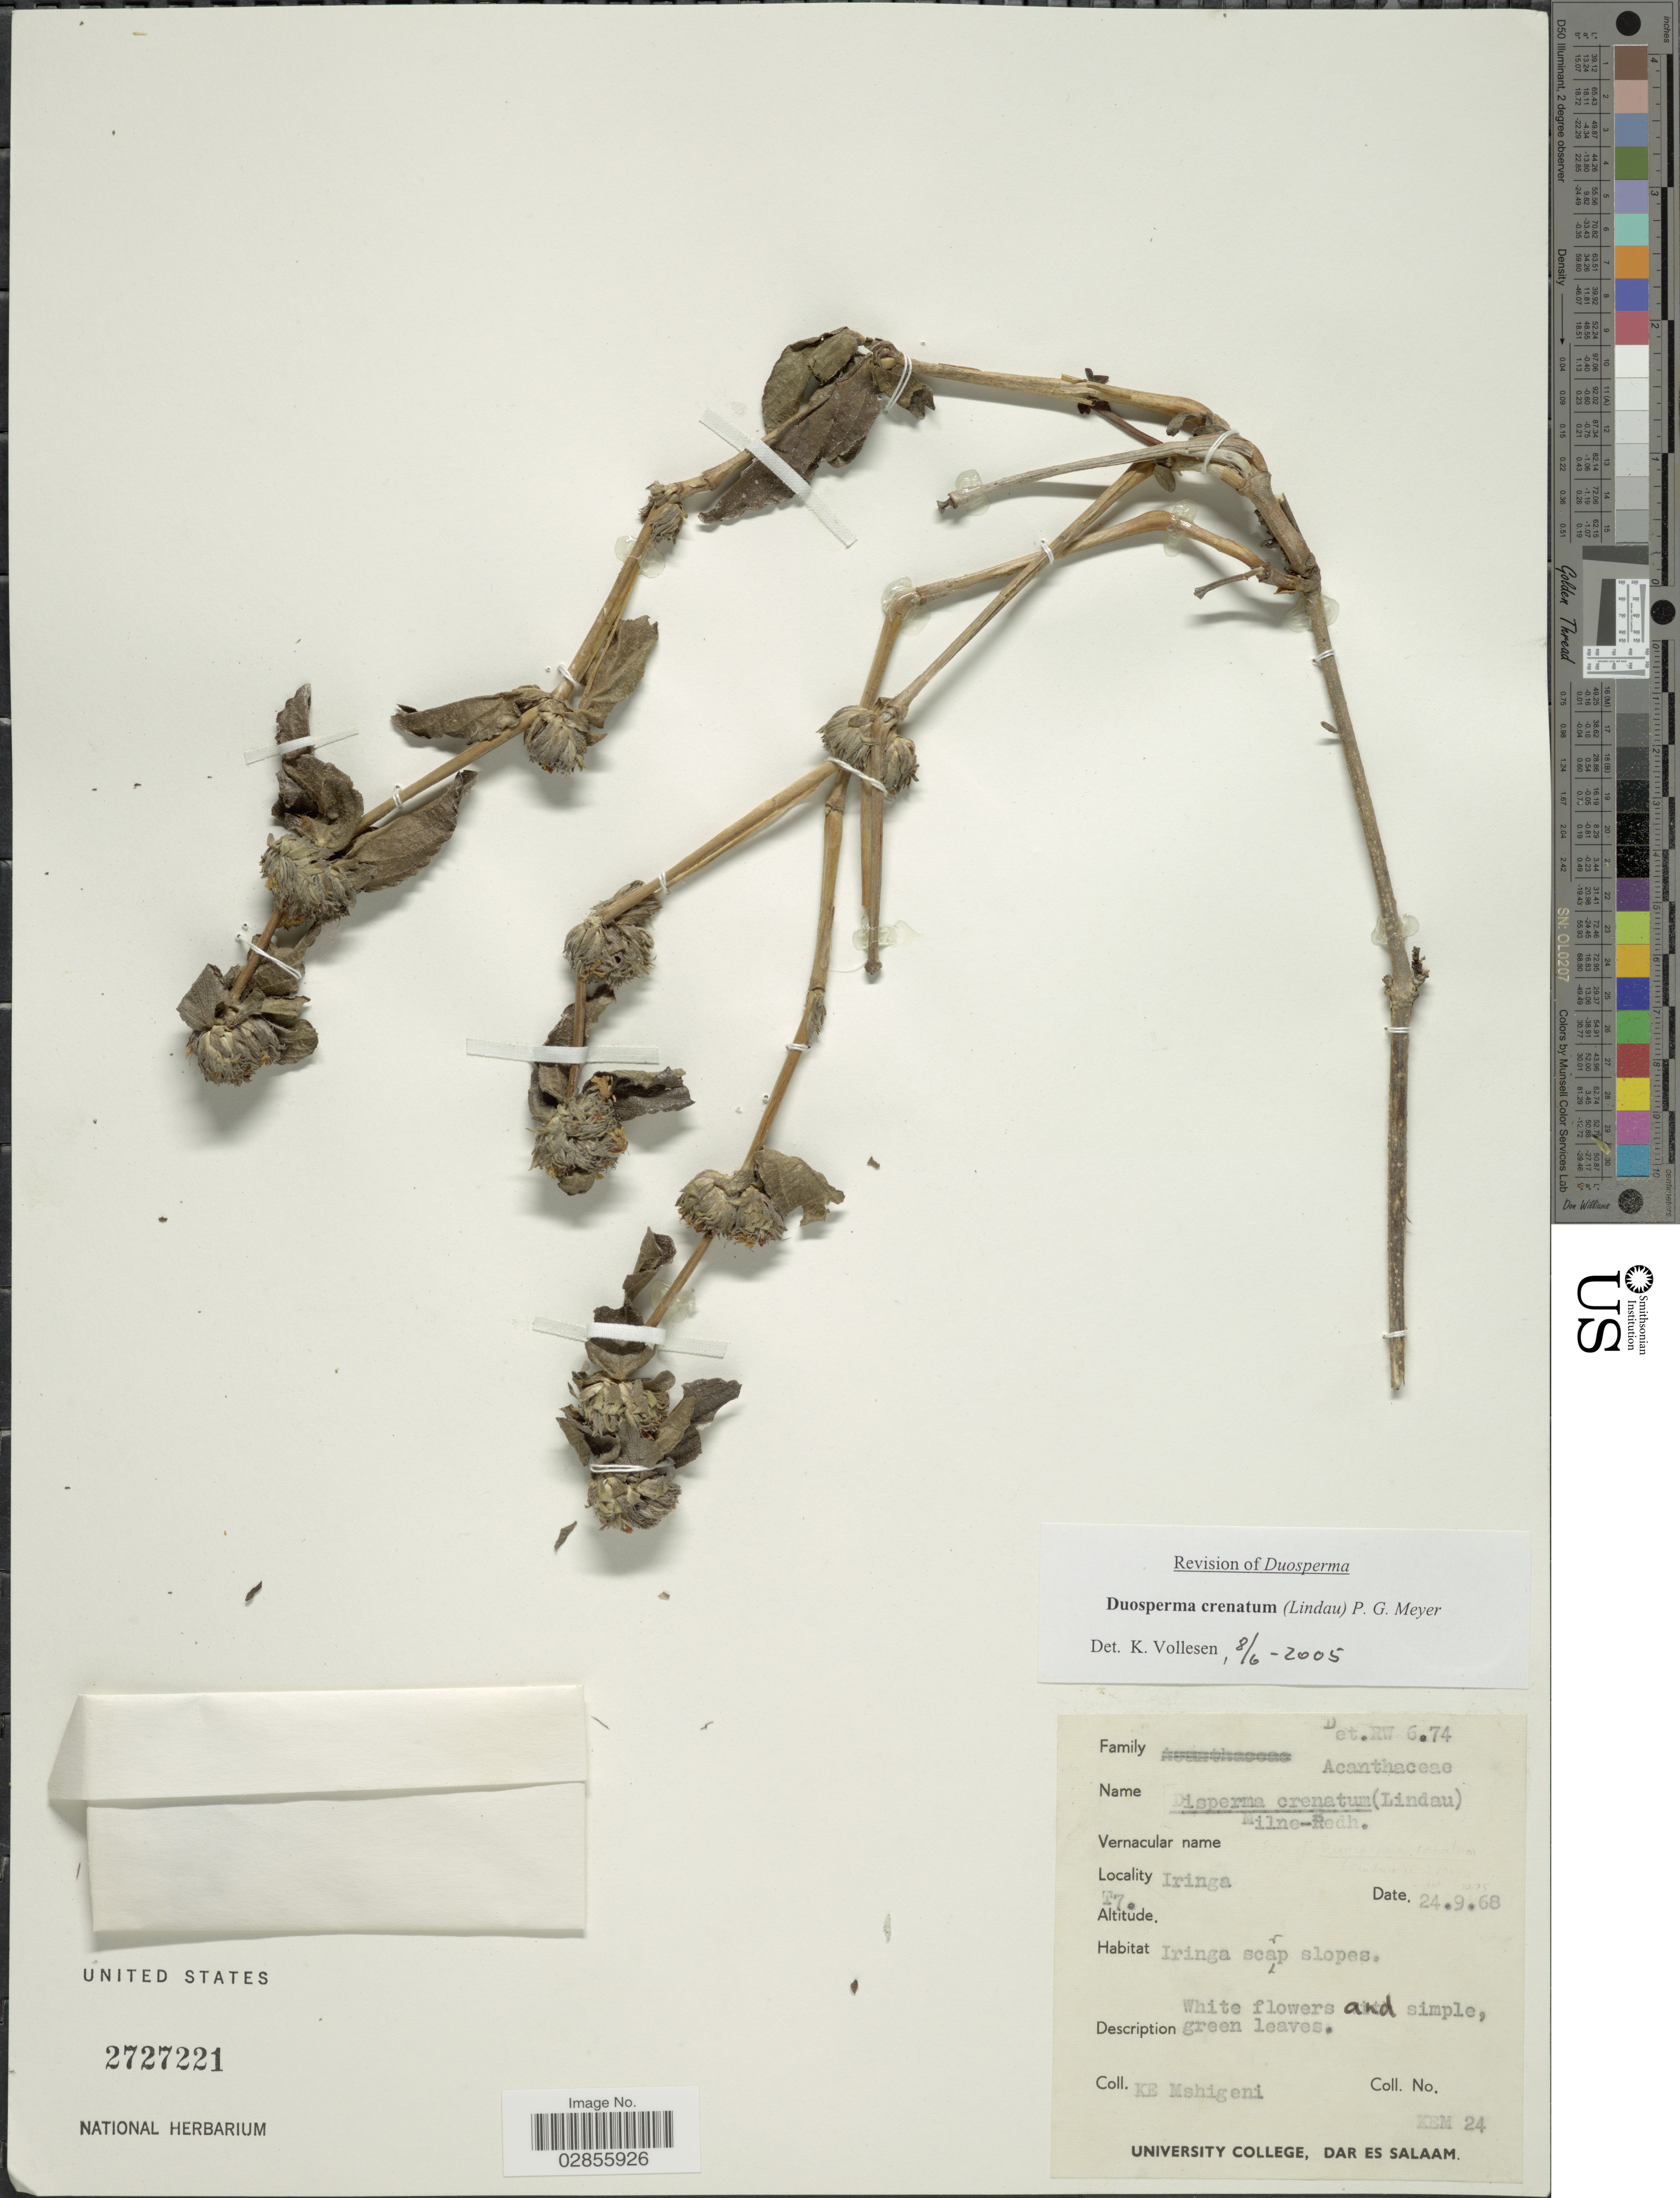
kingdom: Plantae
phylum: Tracheophyta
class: Magnoliopsida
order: Lamiales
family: Acanthaceae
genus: Duosperma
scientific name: Duosperma crenatum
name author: (Lindau) P.G. Mey.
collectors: K. Mshigeni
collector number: KEM24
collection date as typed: Transcribed d/m/y: 24/9/68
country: Tanzania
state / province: Iringa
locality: T7. Iringa scap slopes.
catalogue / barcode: US 2727221